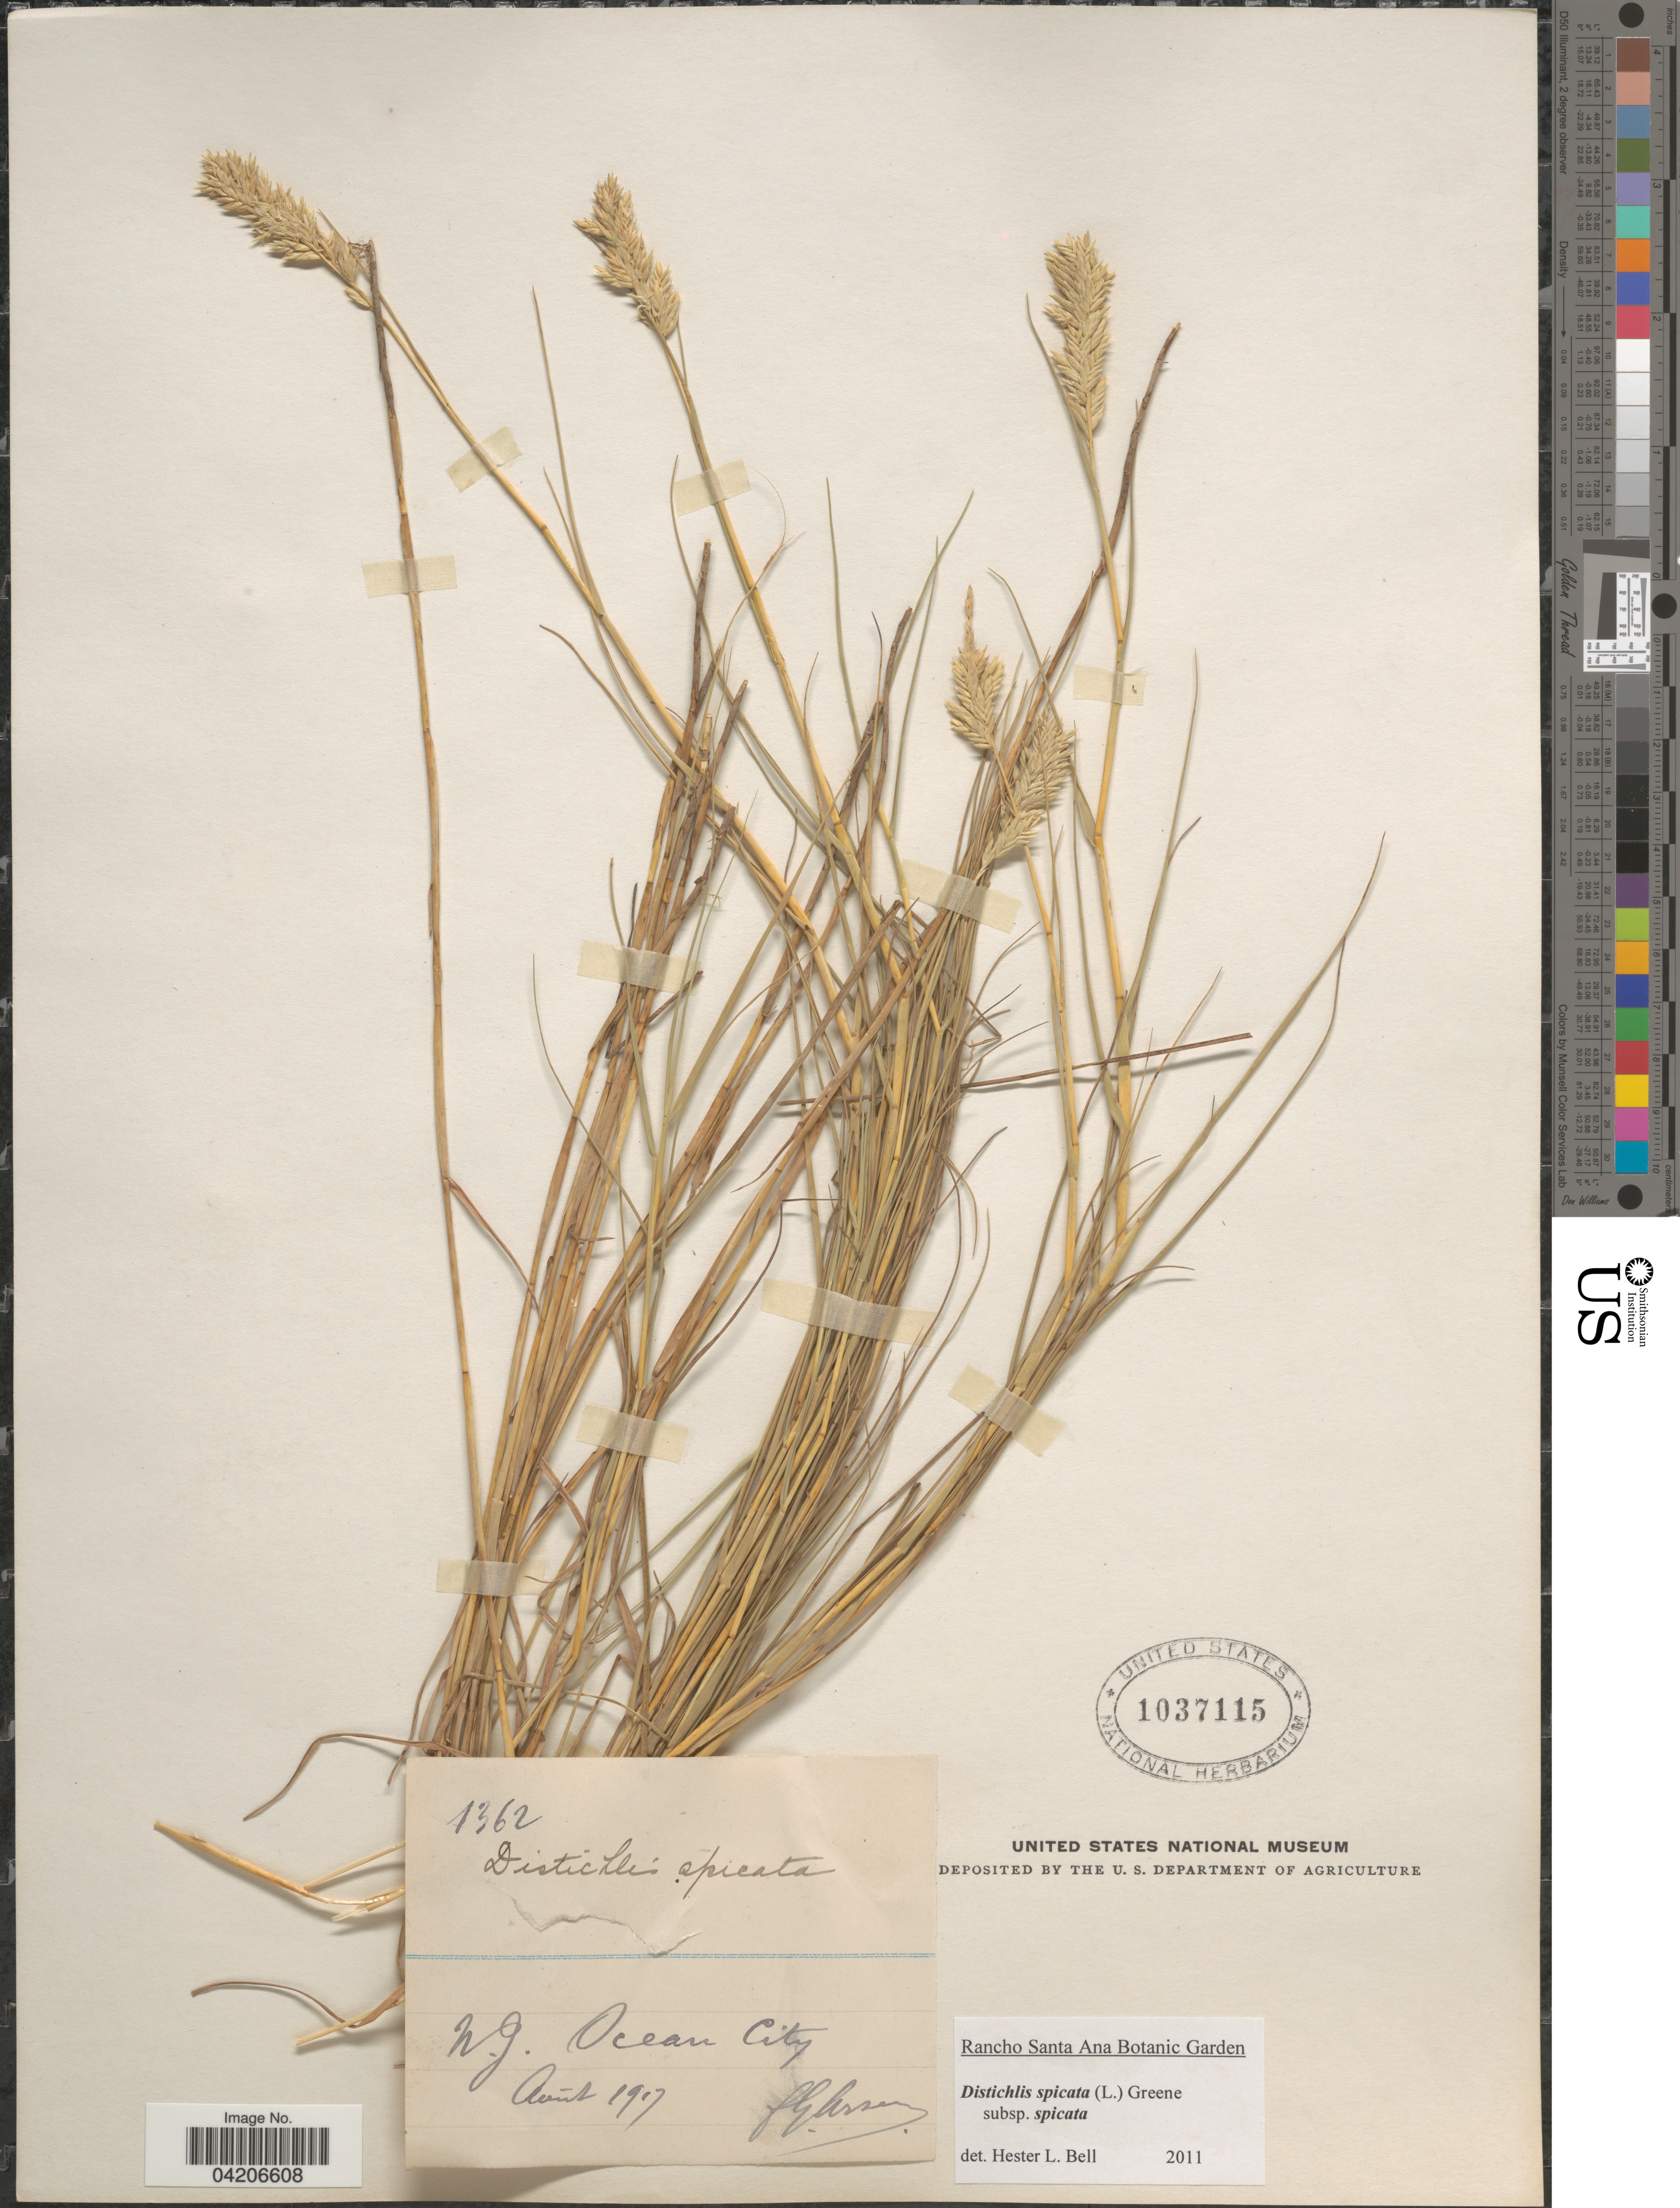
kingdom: Plantae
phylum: Tracheophyta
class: Liliopsida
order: Poales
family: Poaceae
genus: Distichlis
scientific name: Distichlis spicata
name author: (L.) Greene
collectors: F. Arsène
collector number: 1362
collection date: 1917-08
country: United States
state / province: New Jersey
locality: Ocean City.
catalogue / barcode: US 1037115